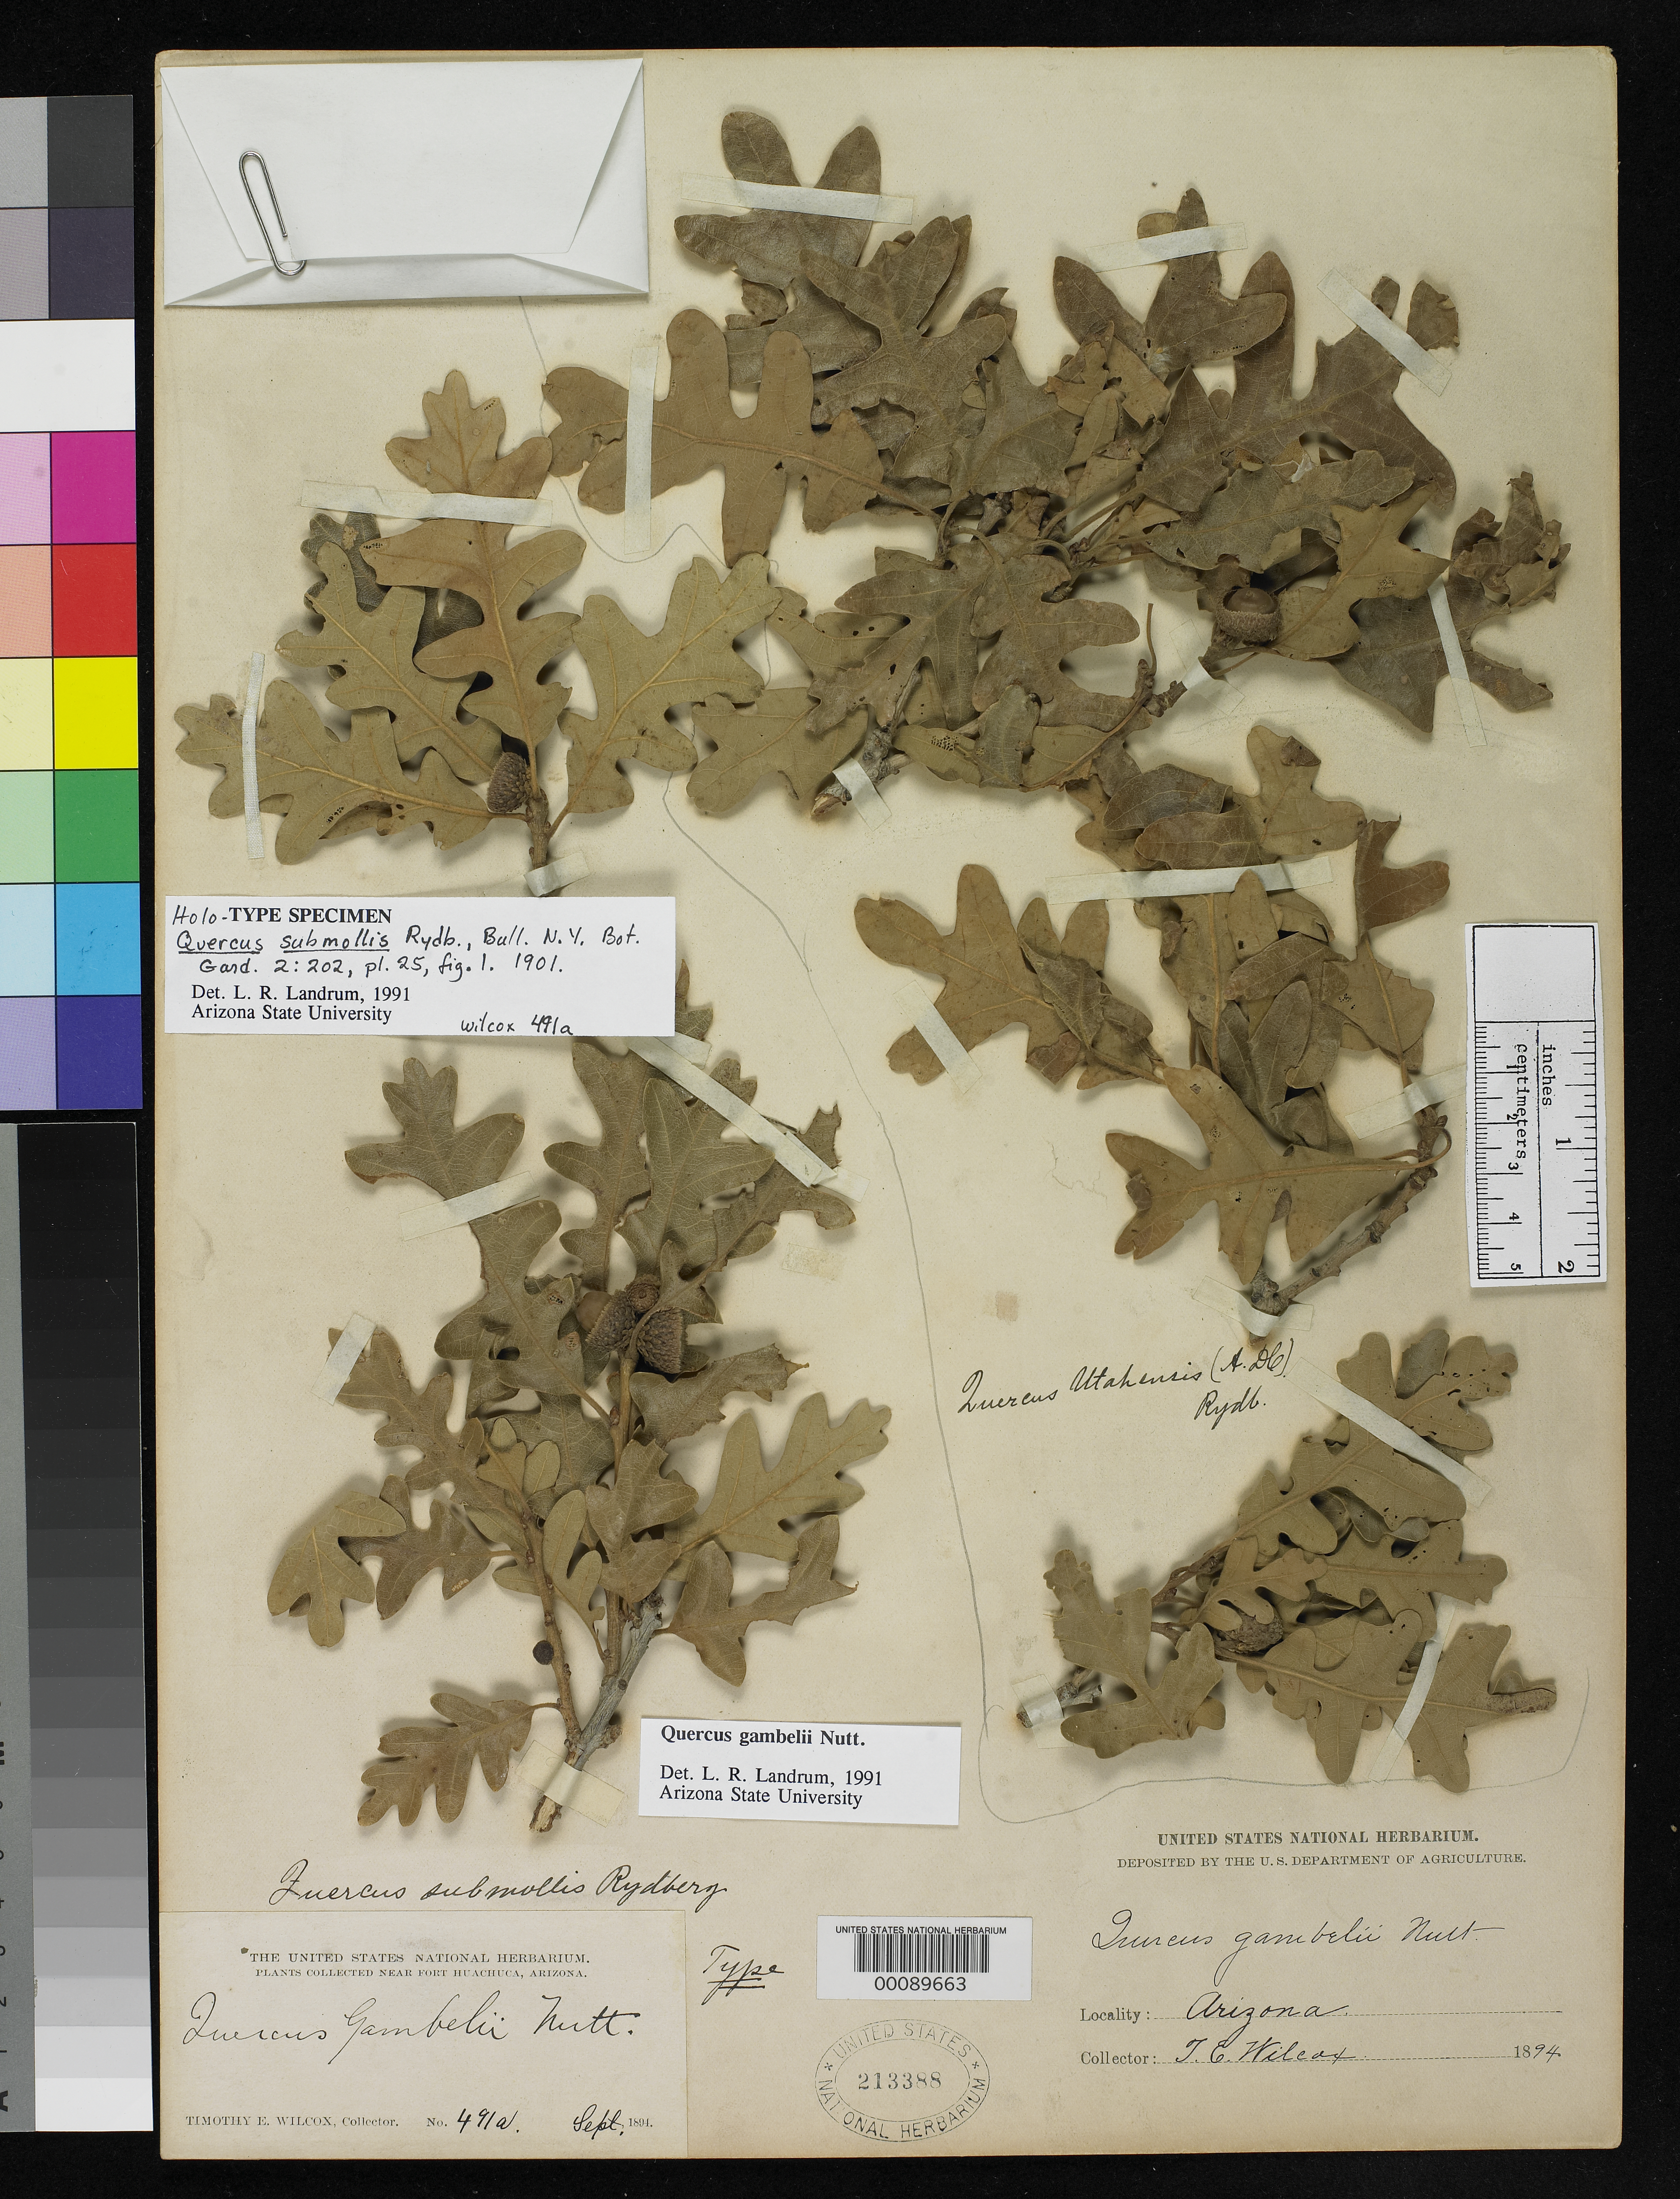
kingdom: Plantae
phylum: Tracheophyta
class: Magnoliopsida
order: Fagales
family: Fagaceae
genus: Quercus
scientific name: Quercus submollis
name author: Rydb.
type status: Holotype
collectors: T. E. Wilcox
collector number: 491a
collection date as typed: Sep 1894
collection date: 1894-09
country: United States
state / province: Arizona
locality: Near Fort Huachuca.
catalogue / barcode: US 213388